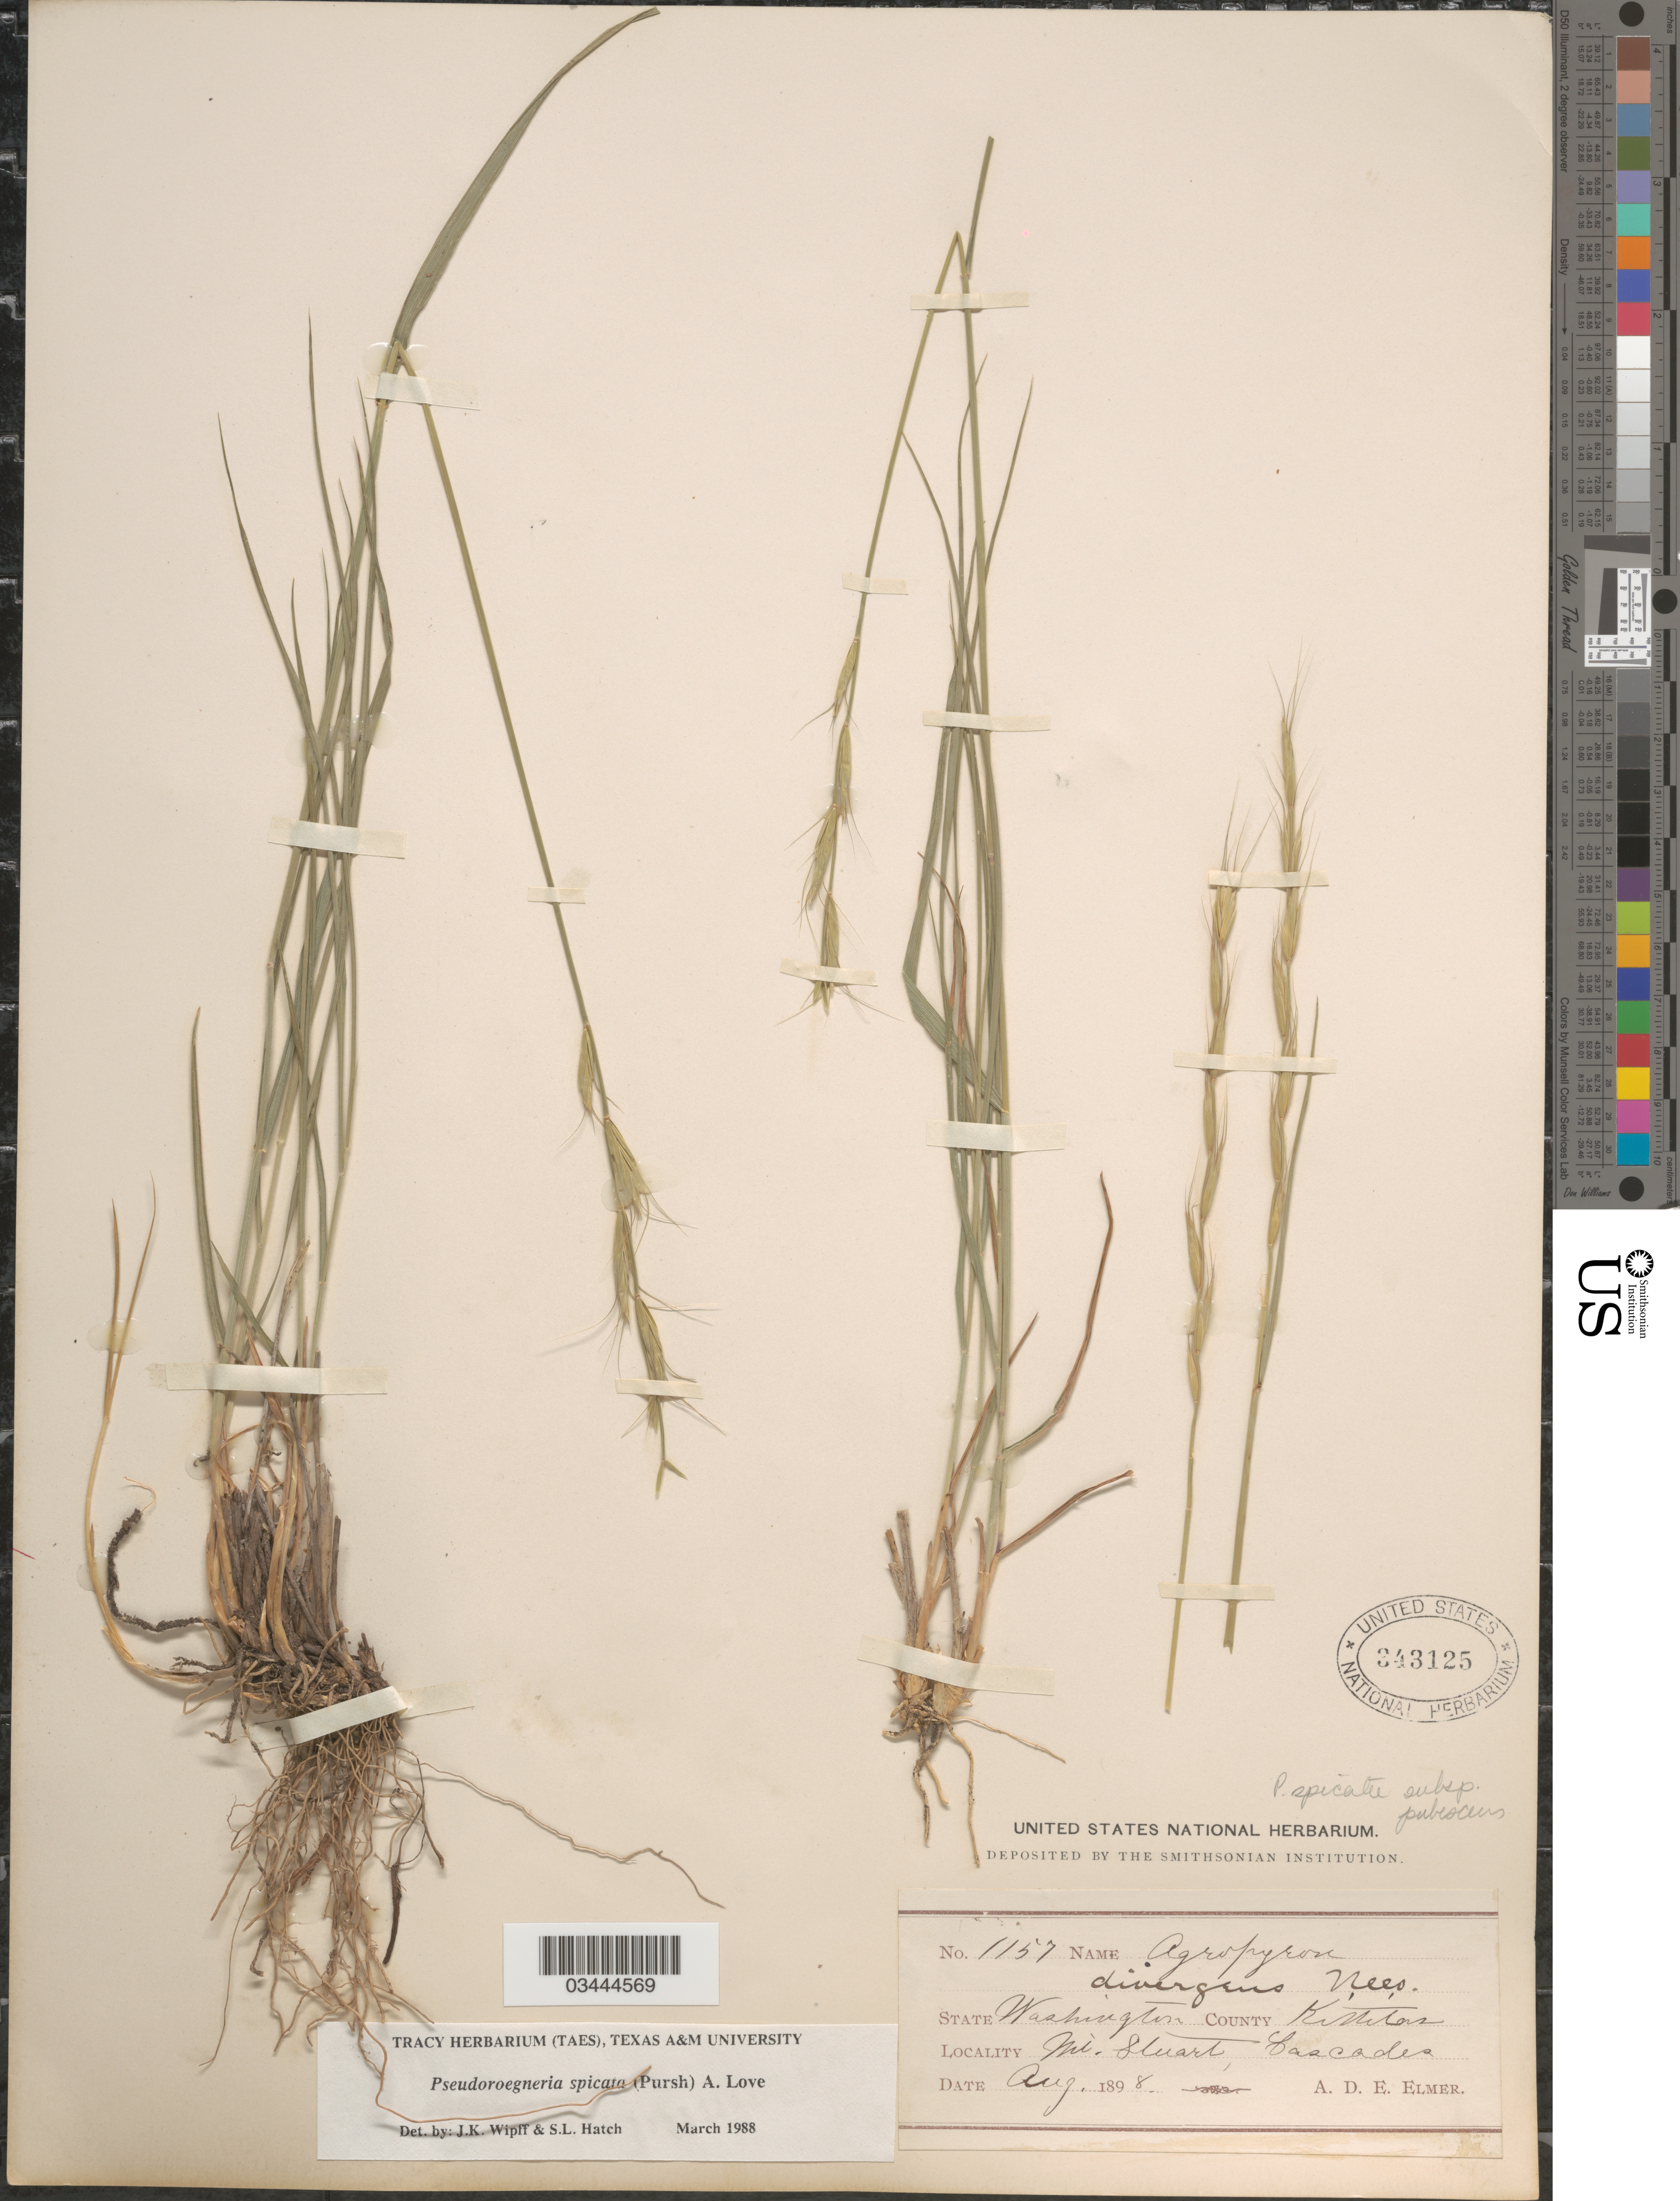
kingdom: Plantae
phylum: Tracheophyta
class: Liliopsida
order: Poales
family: Poaceae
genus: Pseudoroegneria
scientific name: Pseudoroegneria spicata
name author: (Pursh) Á. Löve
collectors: A. D. E. Elmer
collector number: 1157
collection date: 1898-08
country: United States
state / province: Washington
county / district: Kittitas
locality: County Kittitas. Mt. Stuart, Cascades.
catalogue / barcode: US 343125